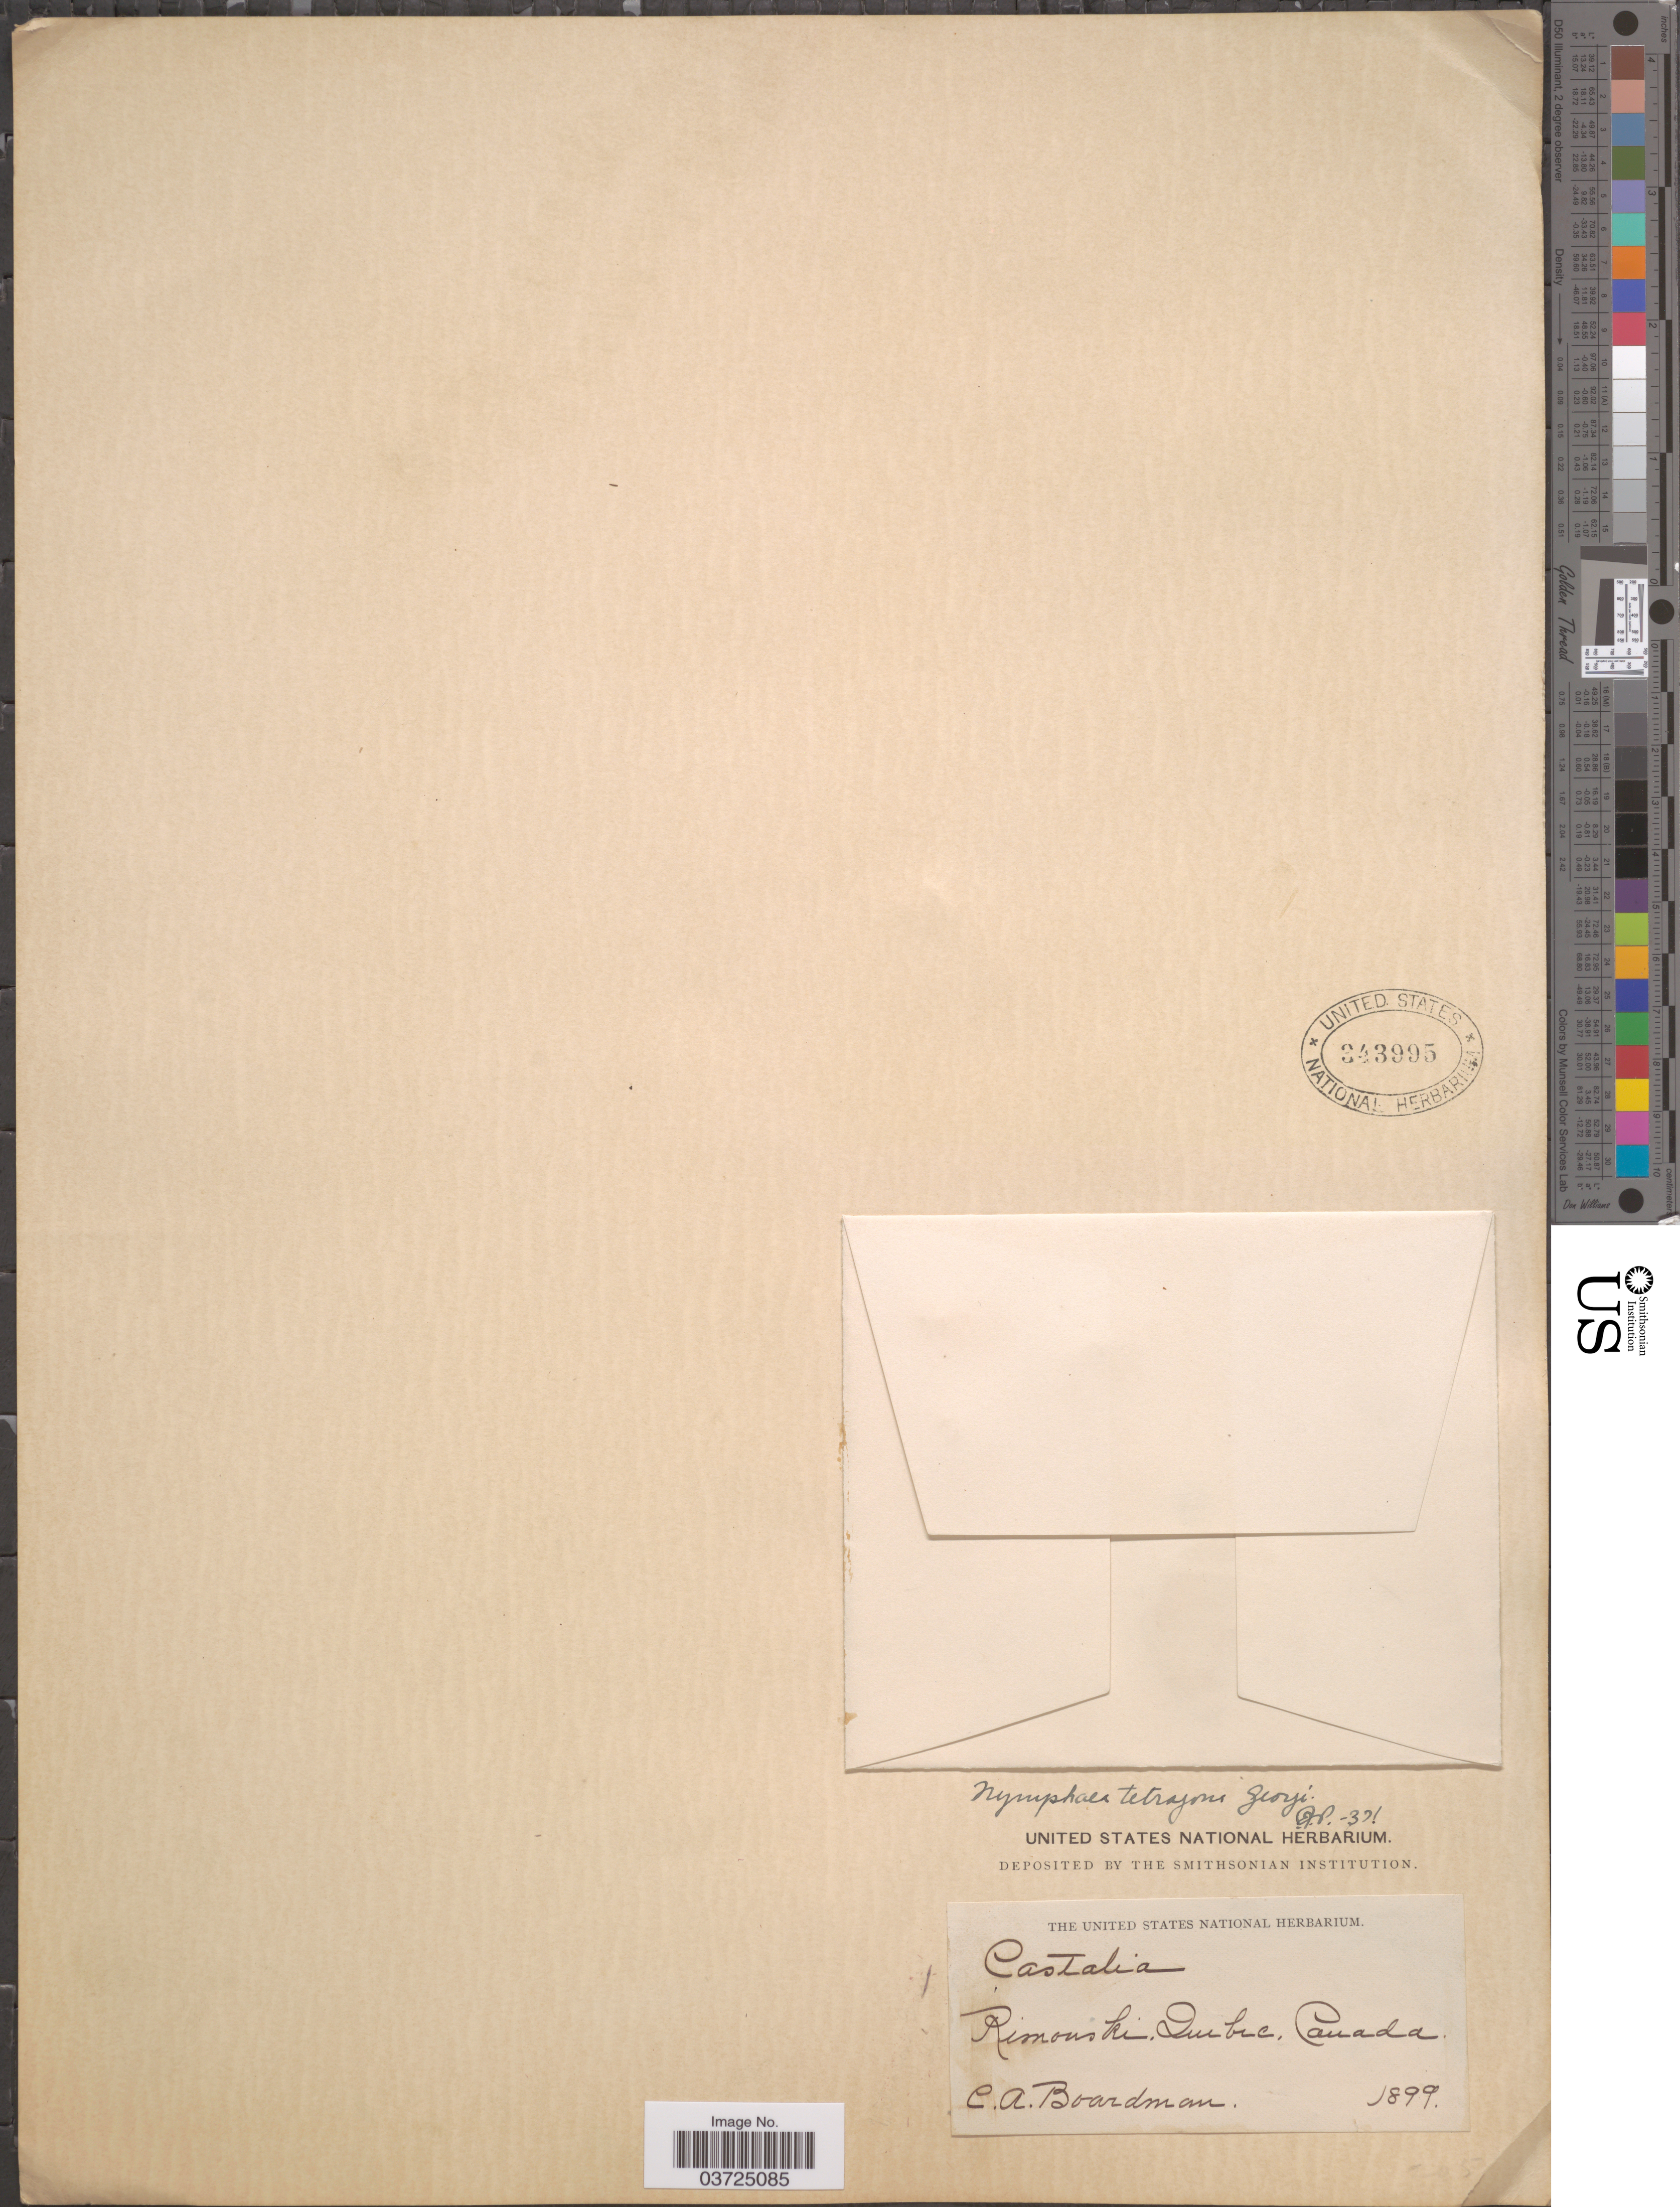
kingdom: Plantae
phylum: Tracheophyta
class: Magnoliopsida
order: Nymphaeales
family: Nymphaeaceae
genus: Nymphaea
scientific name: Nymphaea tetragona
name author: Georgi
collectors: C. Boardman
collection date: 1899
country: Canada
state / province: Quebec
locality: Rimouski.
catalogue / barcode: US 343995